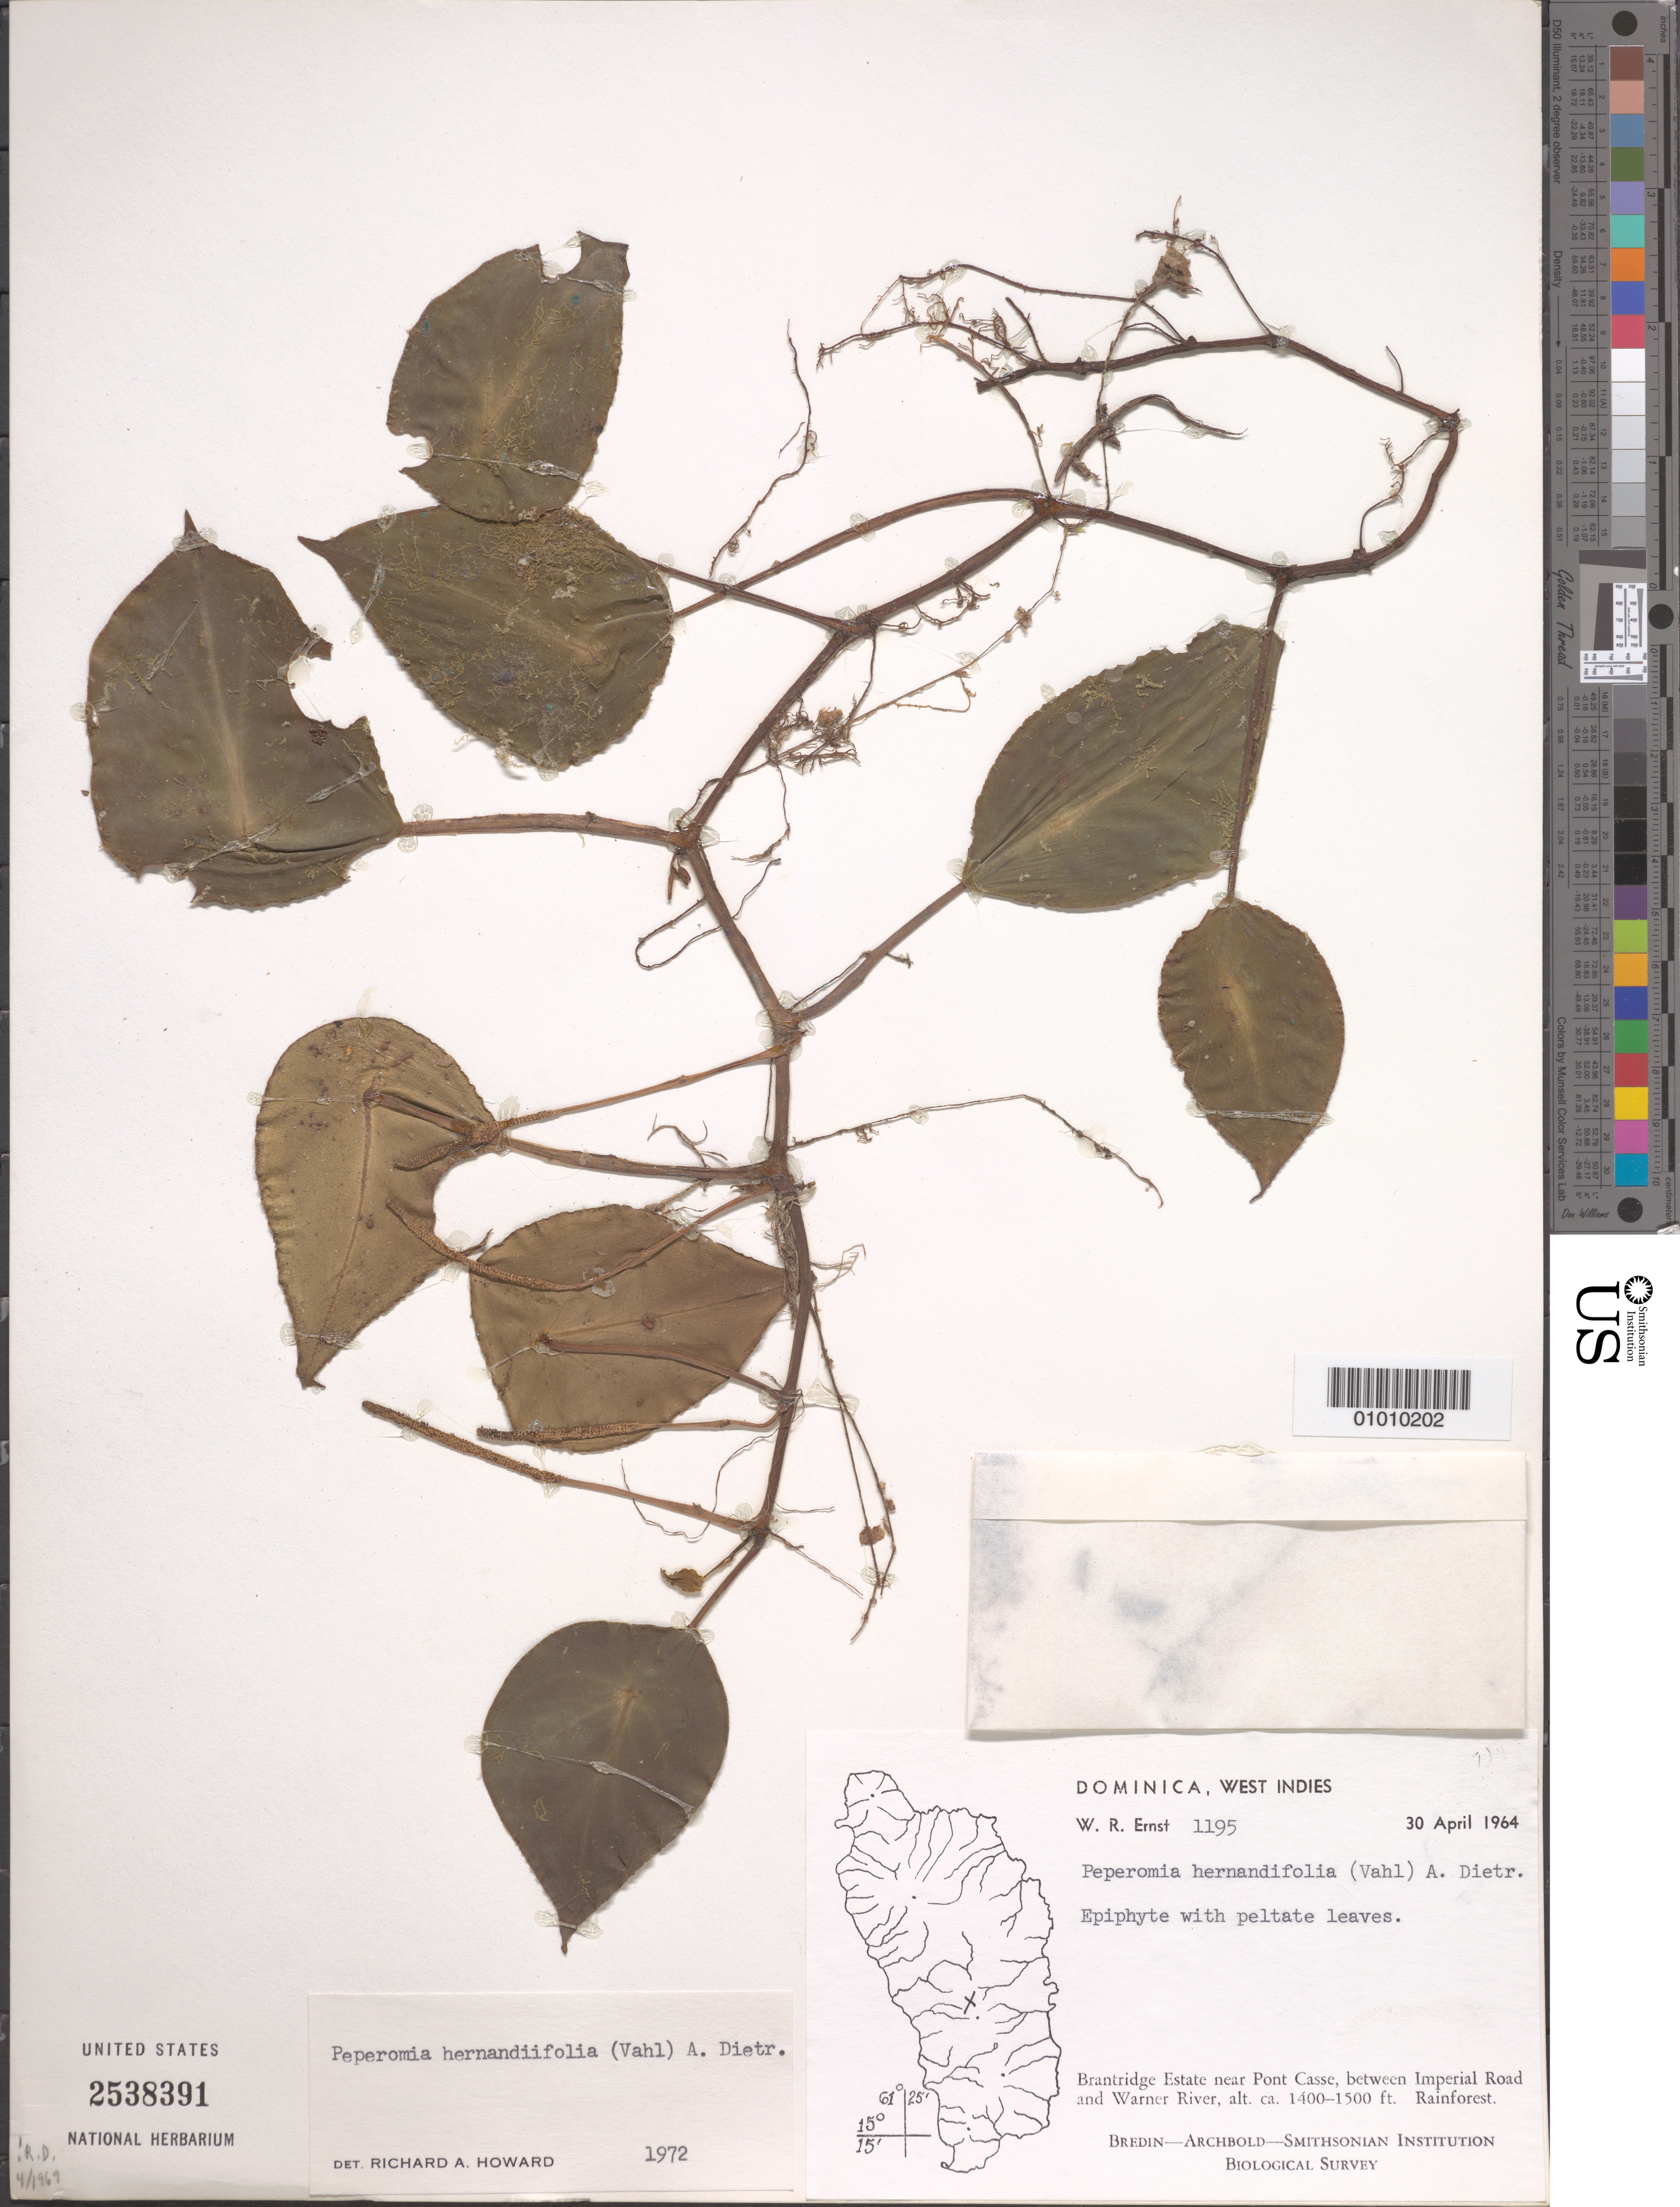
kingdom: Plantae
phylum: Tracheophyta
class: Magnoliopsida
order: Piperales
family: Piperaceae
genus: Peperomia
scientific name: Peperomia hernandiifolia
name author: (Vahl) A. Dietr.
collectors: W. R. Ernst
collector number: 1195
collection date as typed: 30 Apr 1964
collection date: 1964-04-30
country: Dominica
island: Dominica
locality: Brantridge Estate near Pont Casse, between Imperial Road and Warner River. Rainforest.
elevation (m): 427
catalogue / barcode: US 2538391